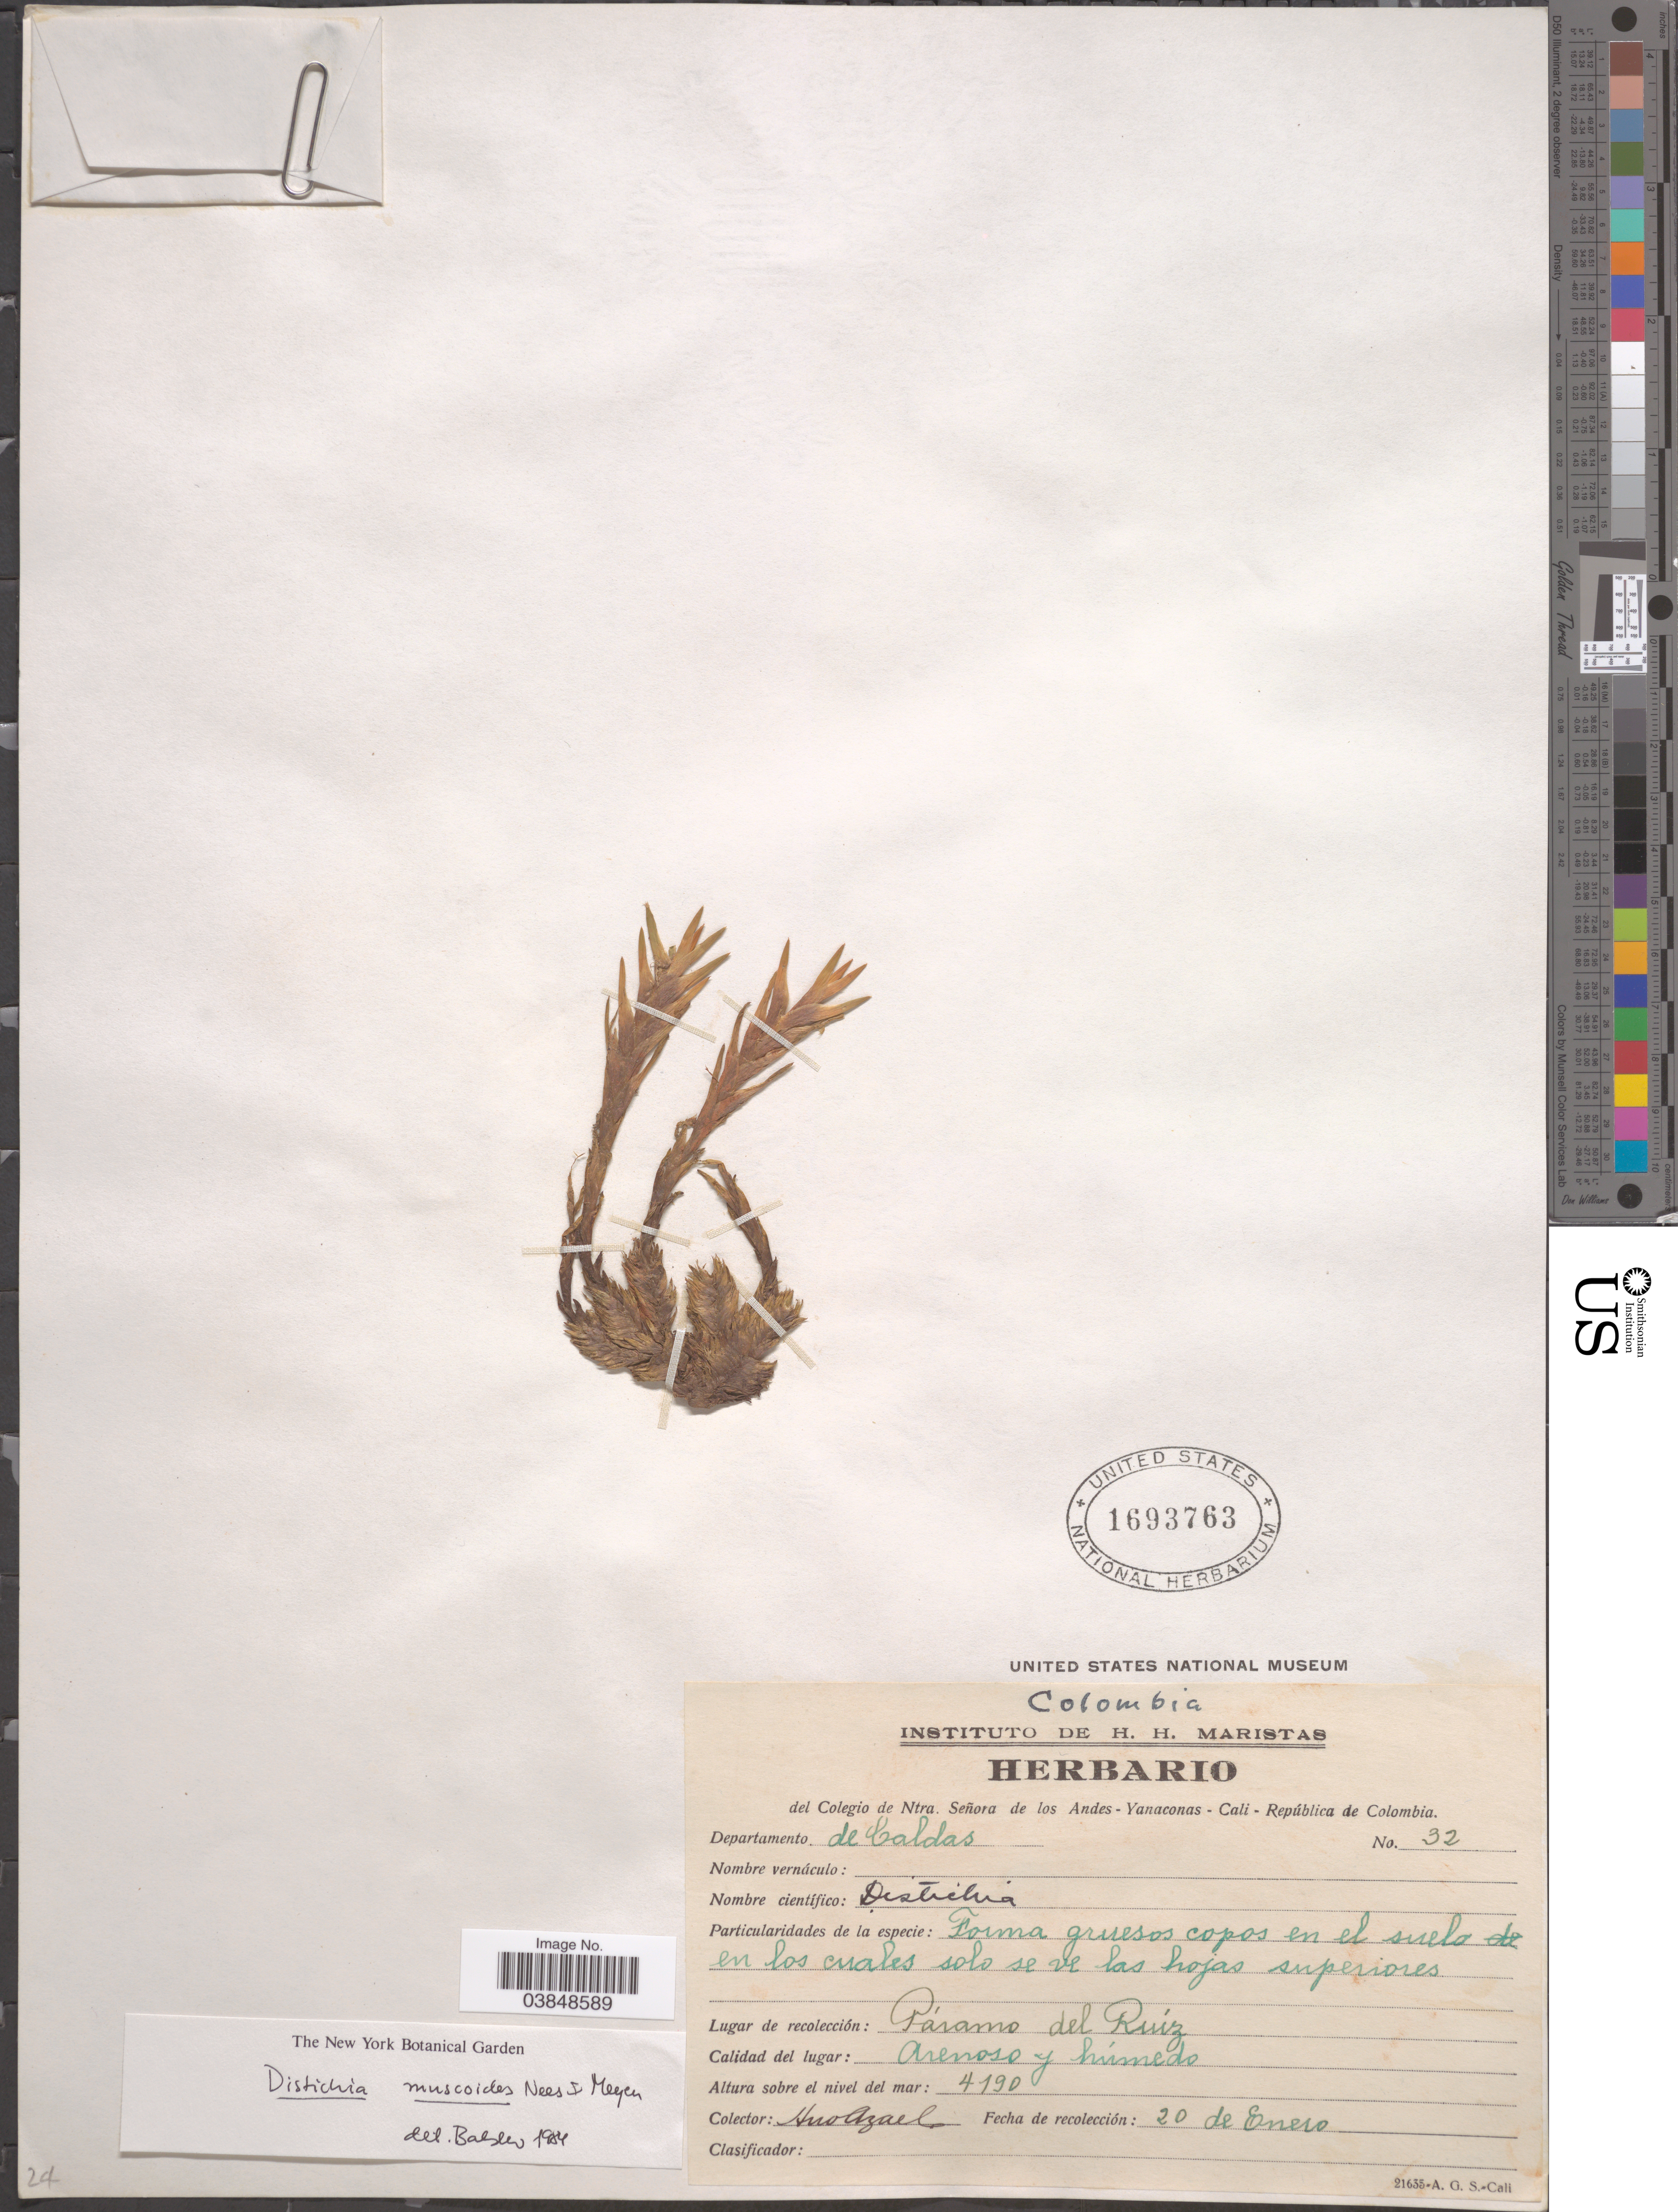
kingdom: Plantae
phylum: Tracheophyta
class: Liliopsida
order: Poales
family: Juncaceae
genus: Distichia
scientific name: Distichia muscoides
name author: Nees & Meyen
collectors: H. Azael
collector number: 32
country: Colombia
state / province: Caldas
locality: Departamento de Caldas. Páramo del Ruiz.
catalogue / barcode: US 1693763